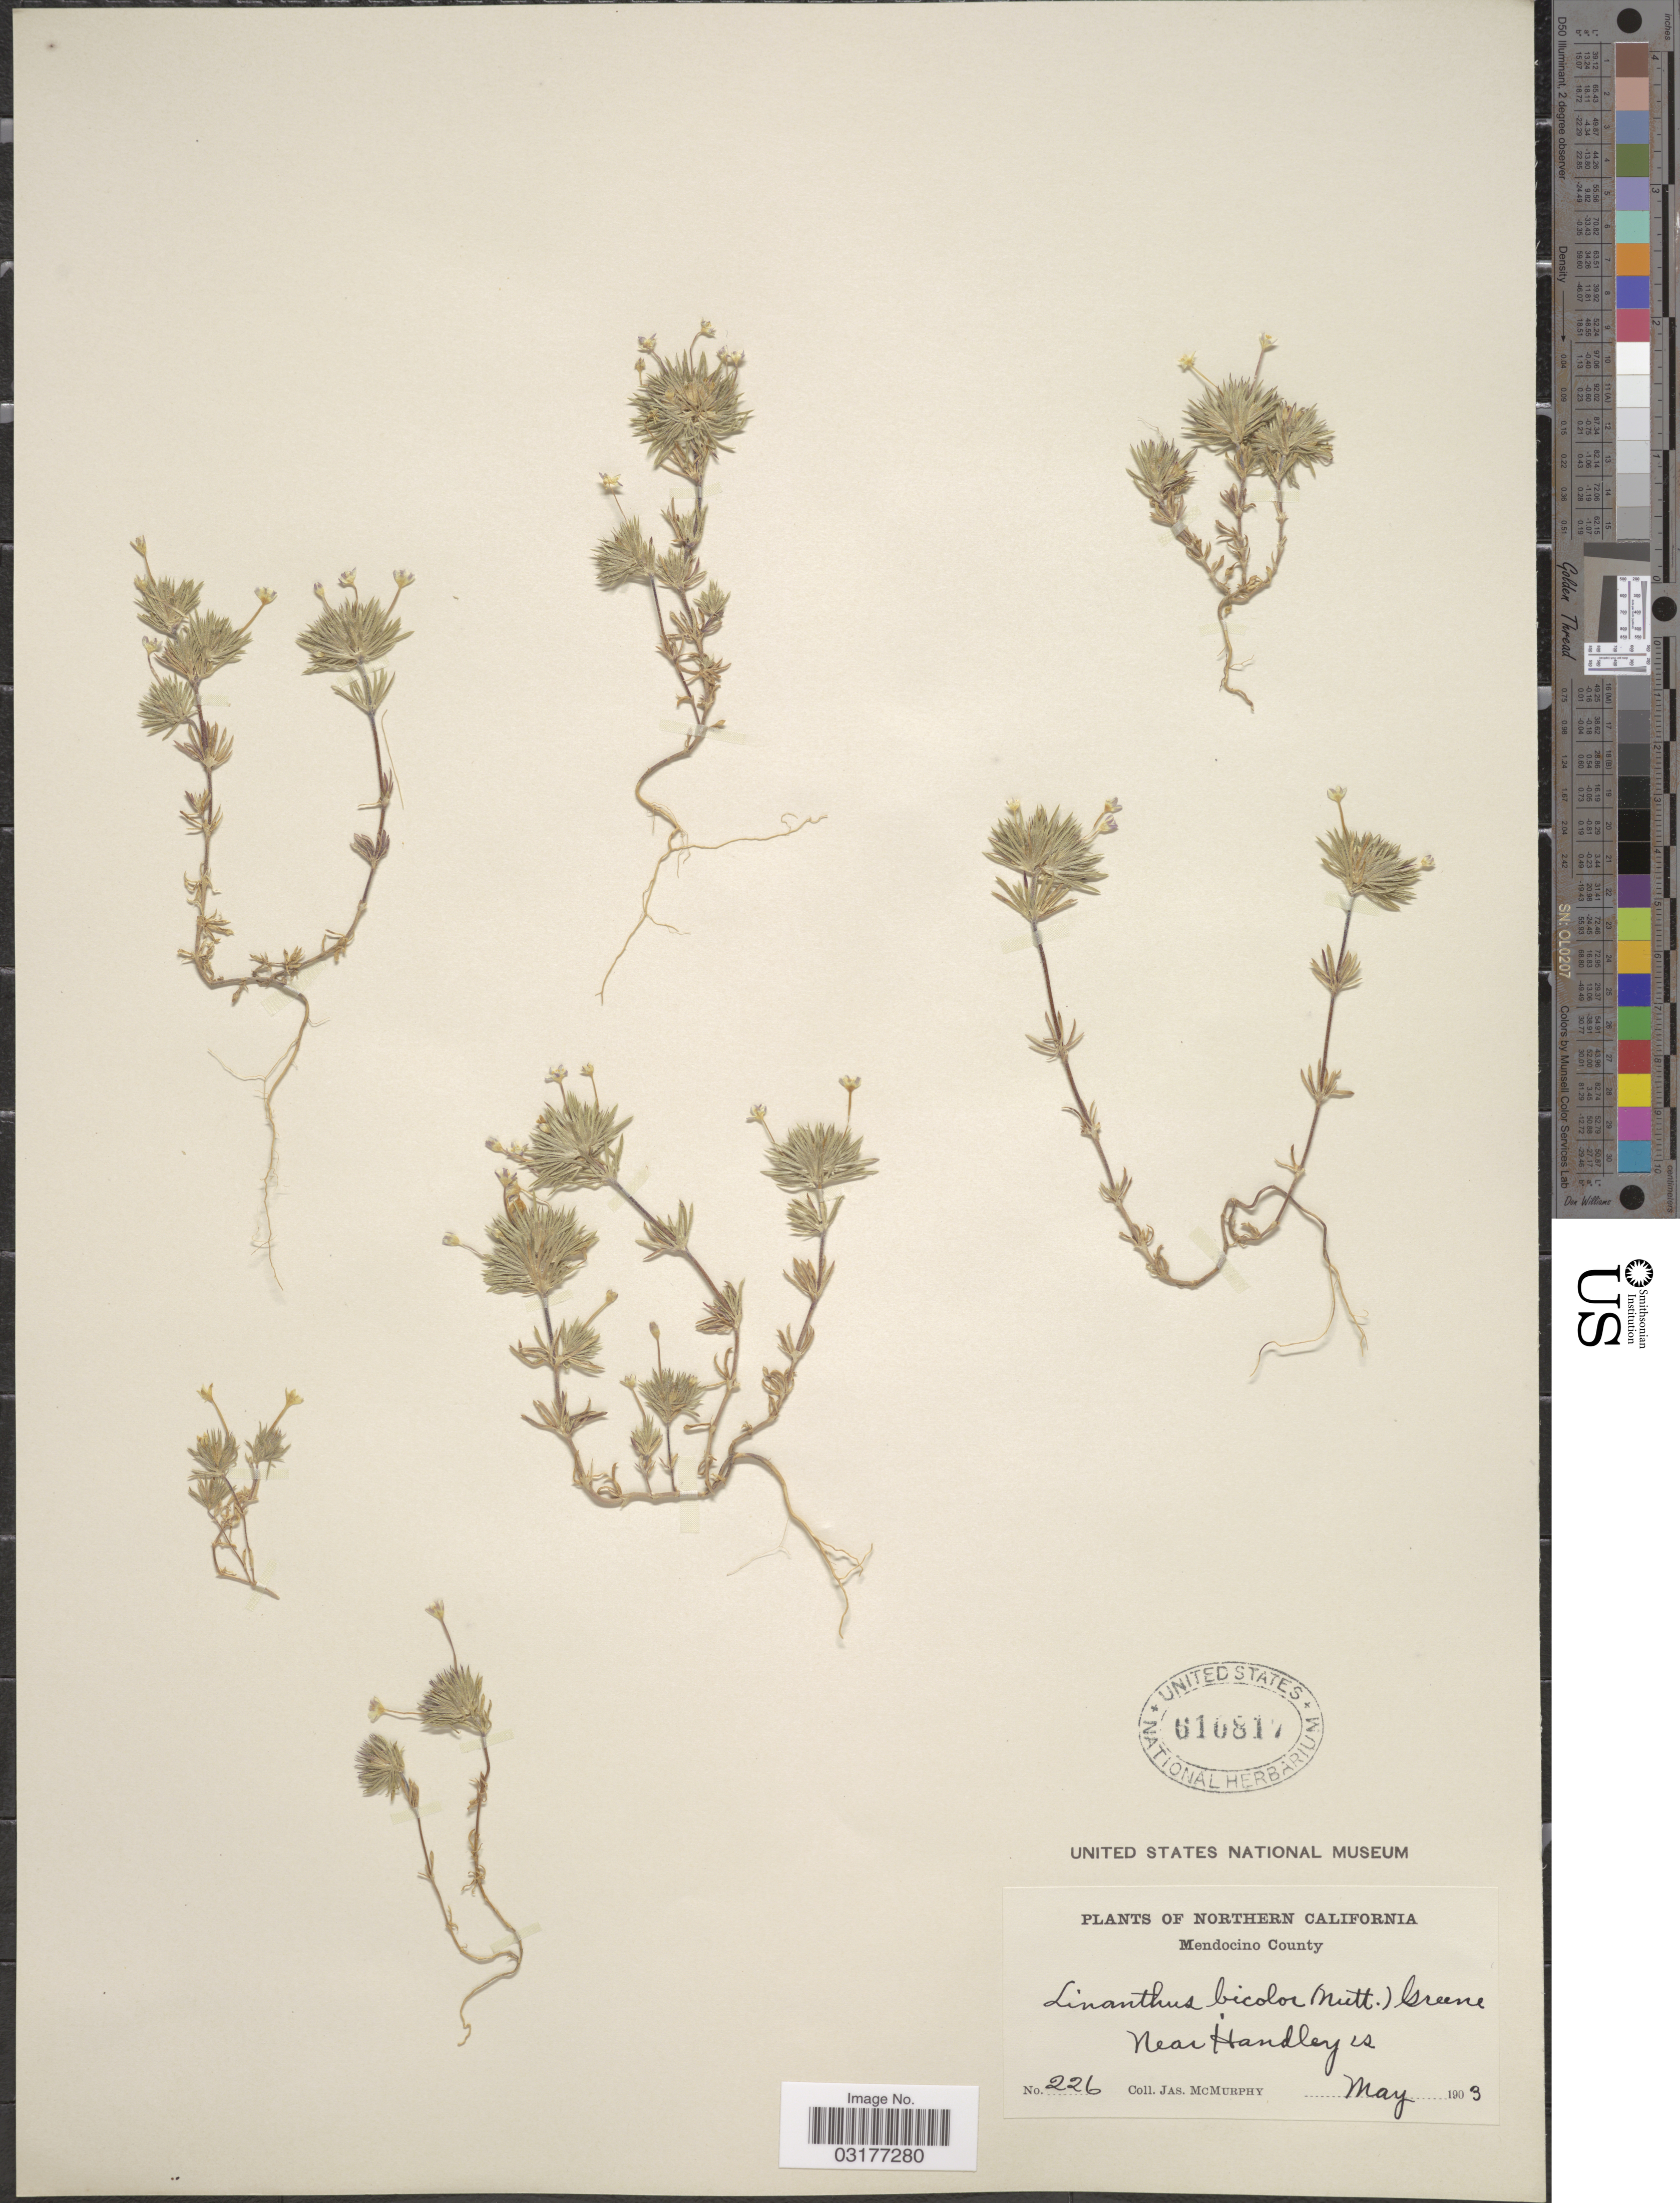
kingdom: Plantae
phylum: Tracheophyta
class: Magnoliopsida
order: Ericales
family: Polemoniaceae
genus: Linanthus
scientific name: Linanthus bicolor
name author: (Nutt.) Greene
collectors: J. McMurphy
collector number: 226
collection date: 1903-05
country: United States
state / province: California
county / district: Mendocino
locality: Northern California. Mendocino County. Near Handley's.